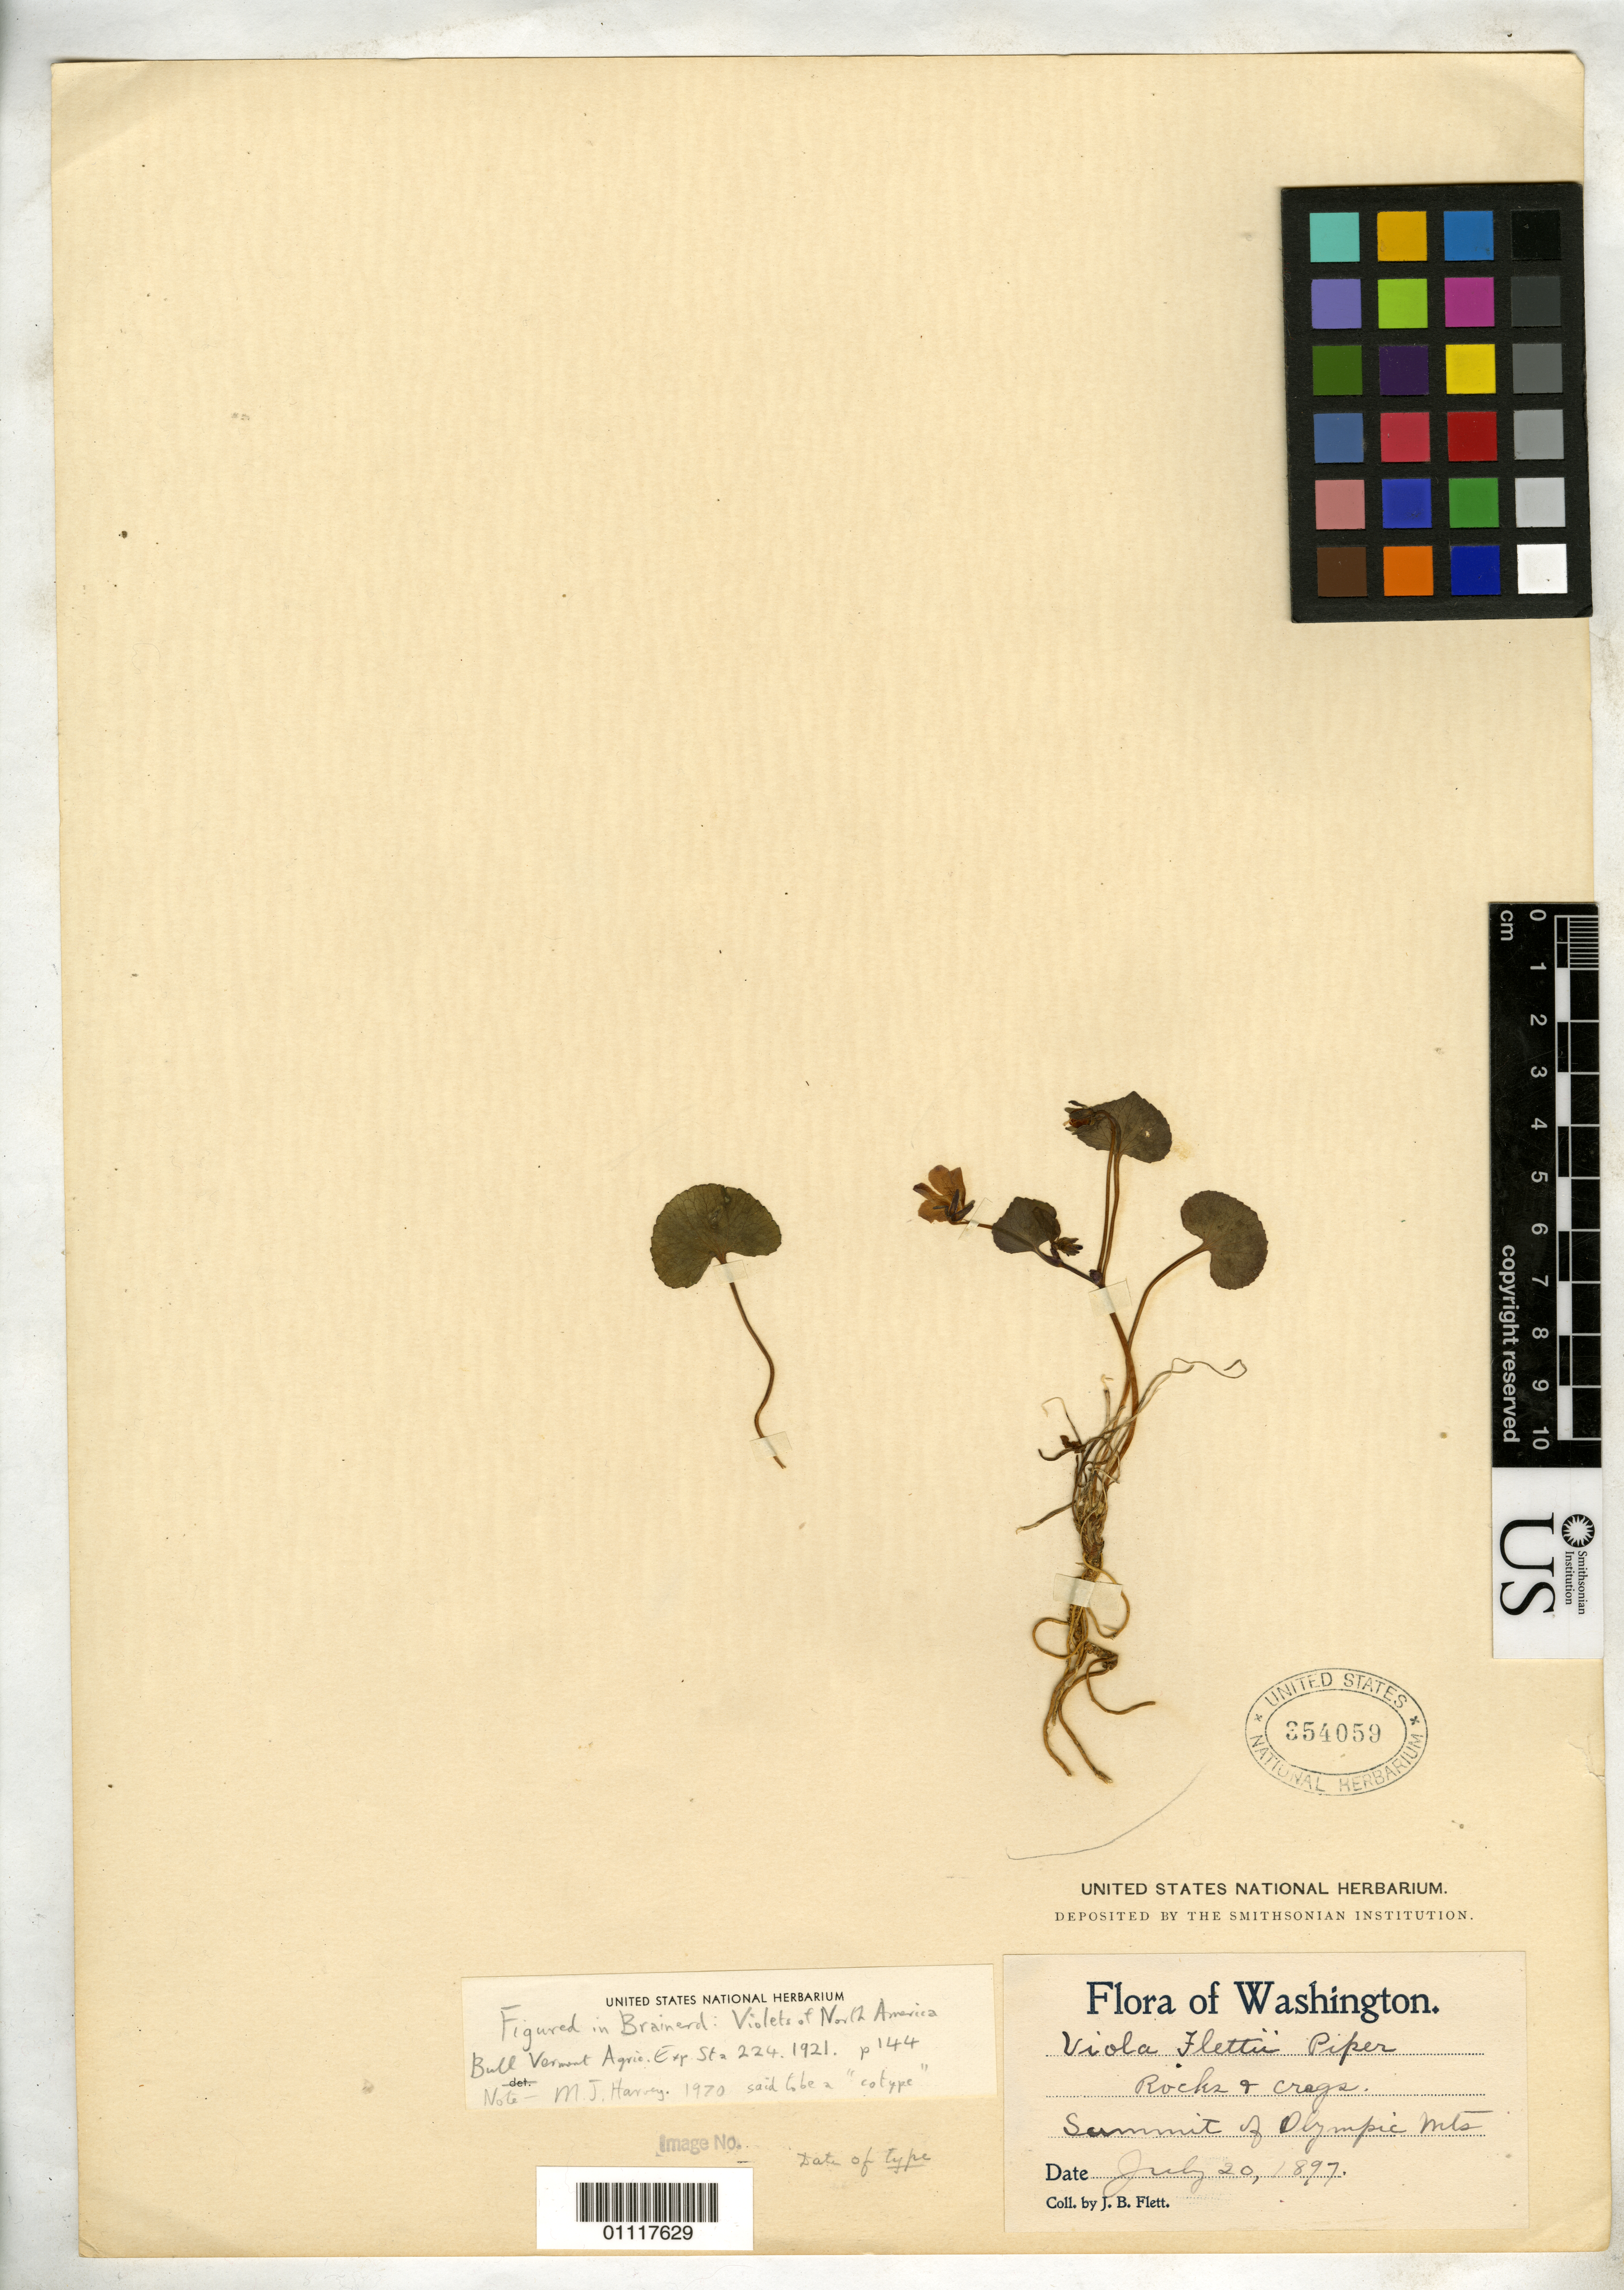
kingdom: Plantae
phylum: Tracheophyta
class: Magnoliopsida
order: Malpighiales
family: Violaceae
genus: Viola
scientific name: Viola flettii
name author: Piper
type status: Isotype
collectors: J. Flett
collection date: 1897-07-20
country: United States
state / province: Washington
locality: Summit of Olympic Mts.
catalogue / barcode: US 354059